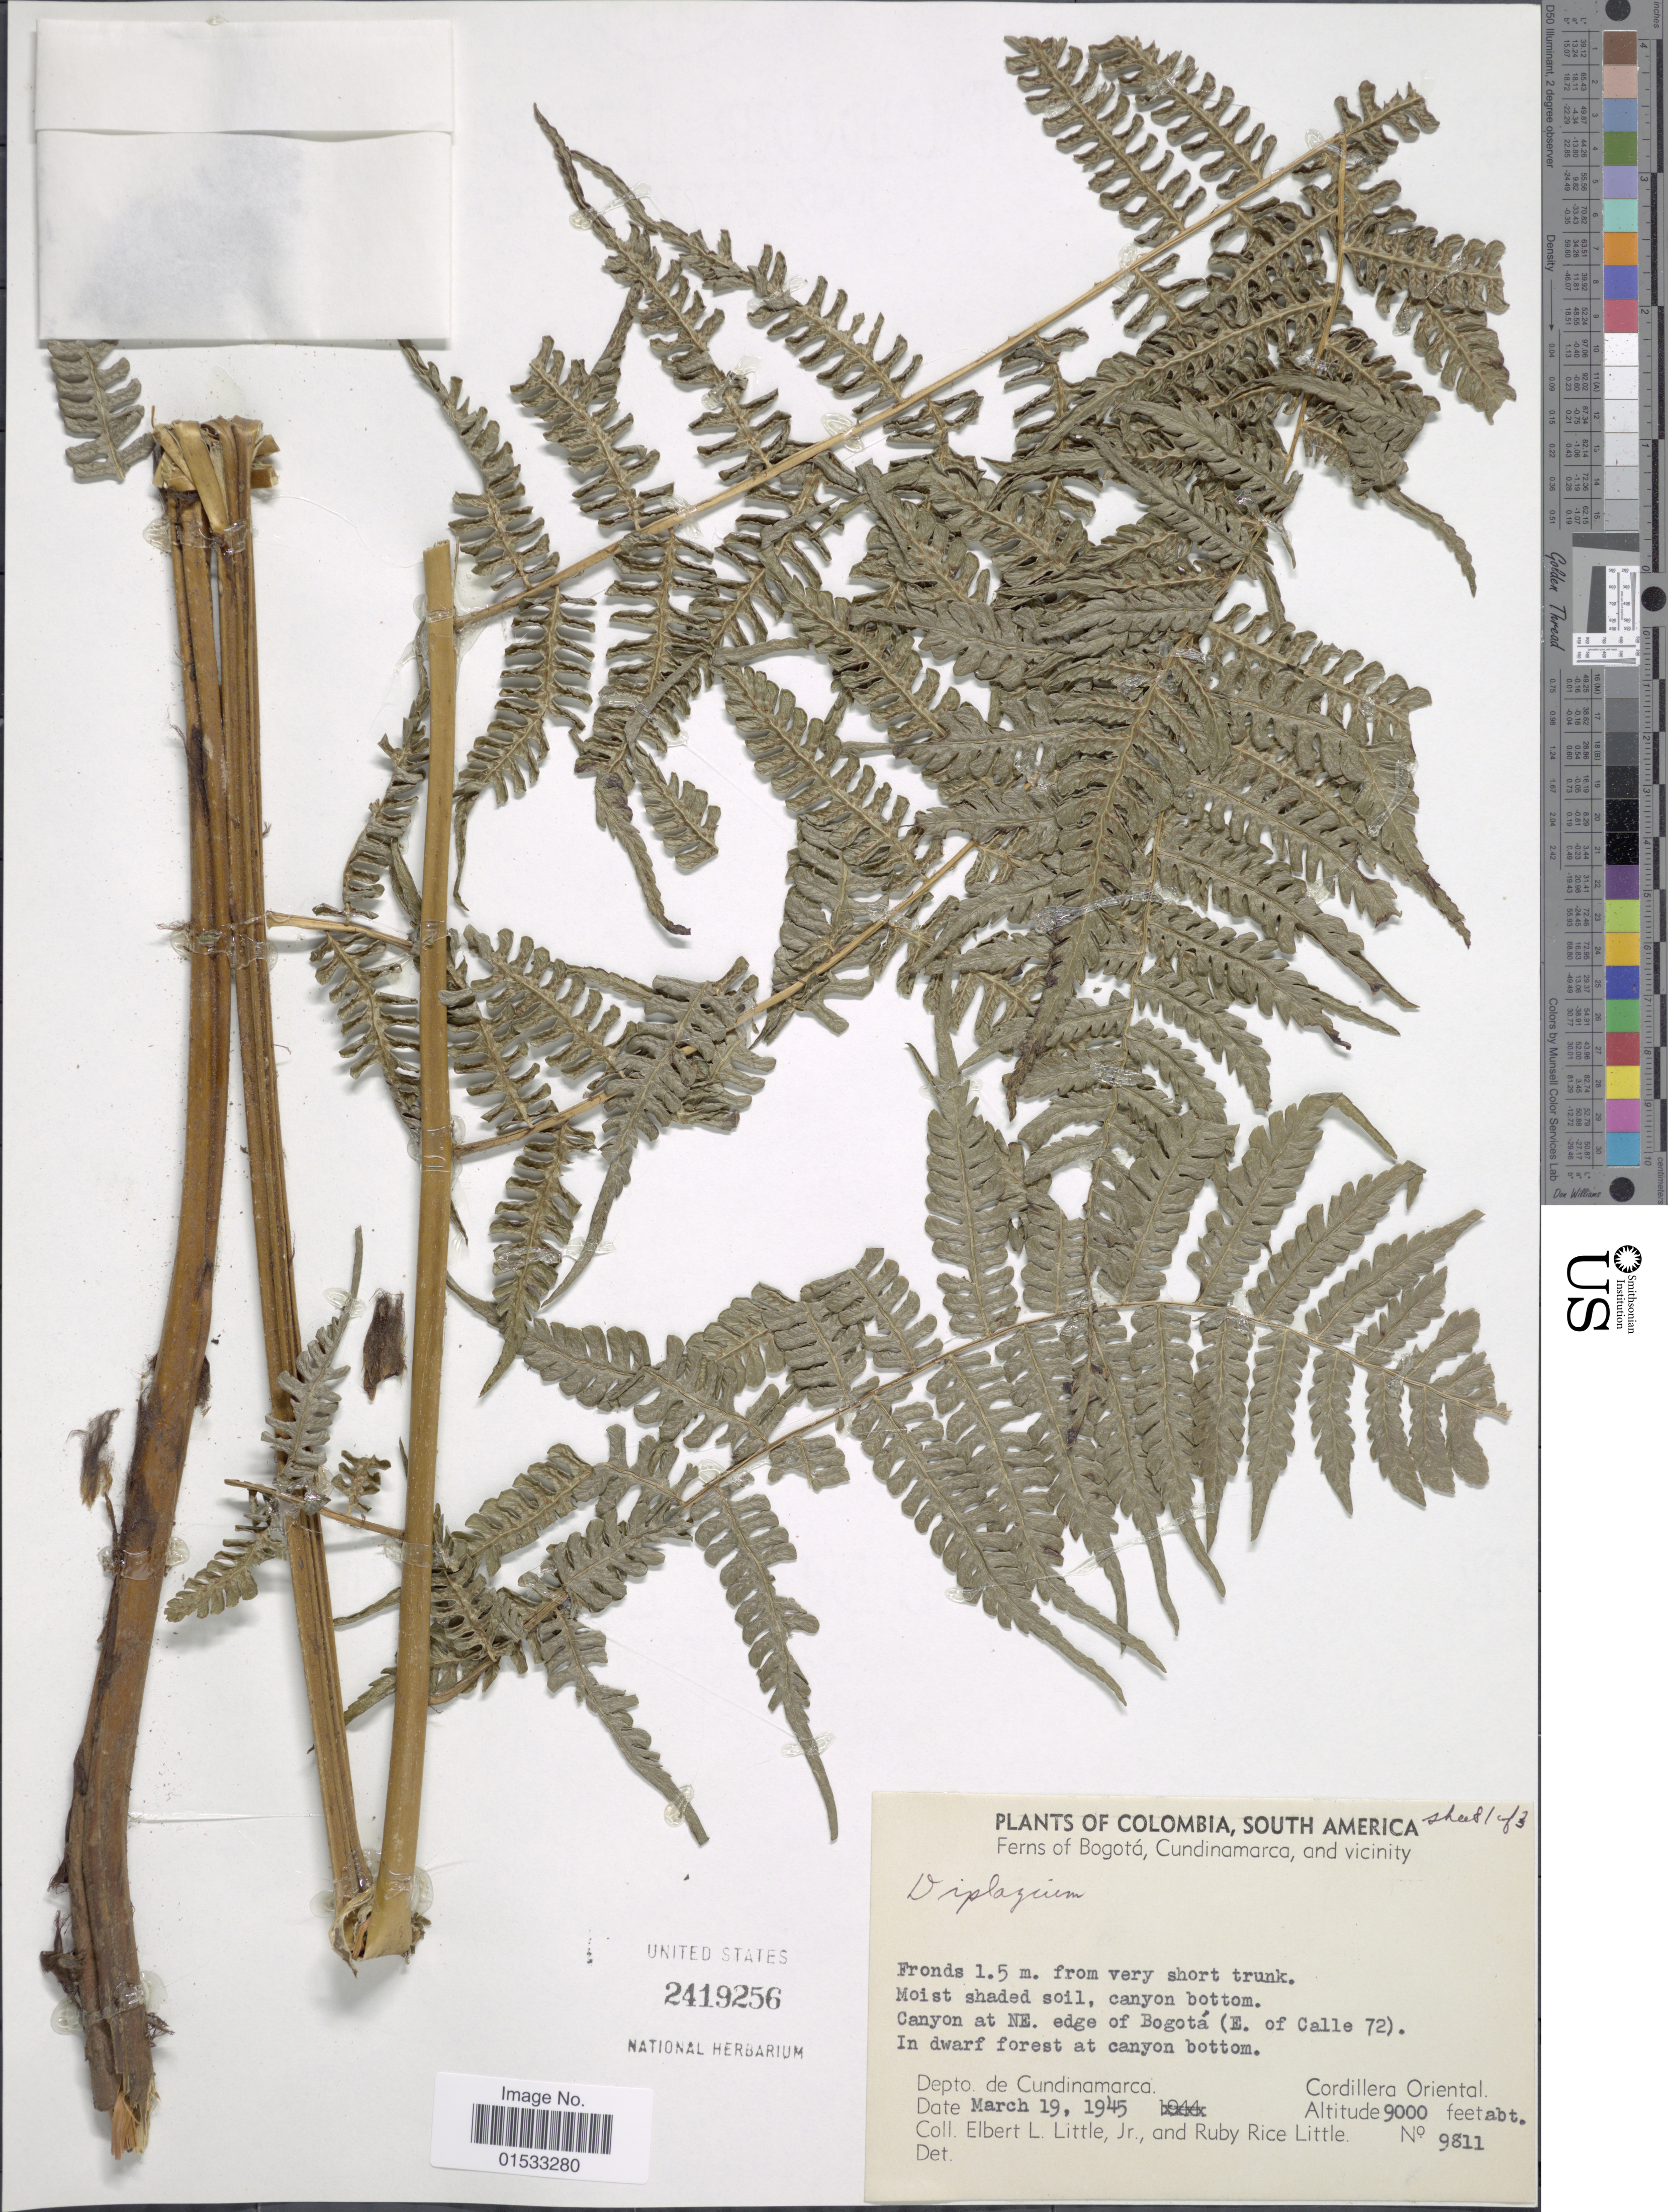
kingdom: Plantae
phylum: Tracheophyta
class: Polypodiopsida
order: Polypodiales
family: Athyriaceae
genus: Diplazium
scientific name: Diplazium sp.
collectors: E. L. Little & R. R. Little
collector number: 9811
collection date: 1945-03-19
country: Colombia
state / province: Cundinamarca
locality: South America, Bogotá, Cundinamarca, and vicinity. Canyon at NE. edge of Bogotá (E. of Calle 72).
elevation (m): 2743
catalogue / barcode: US 2419256